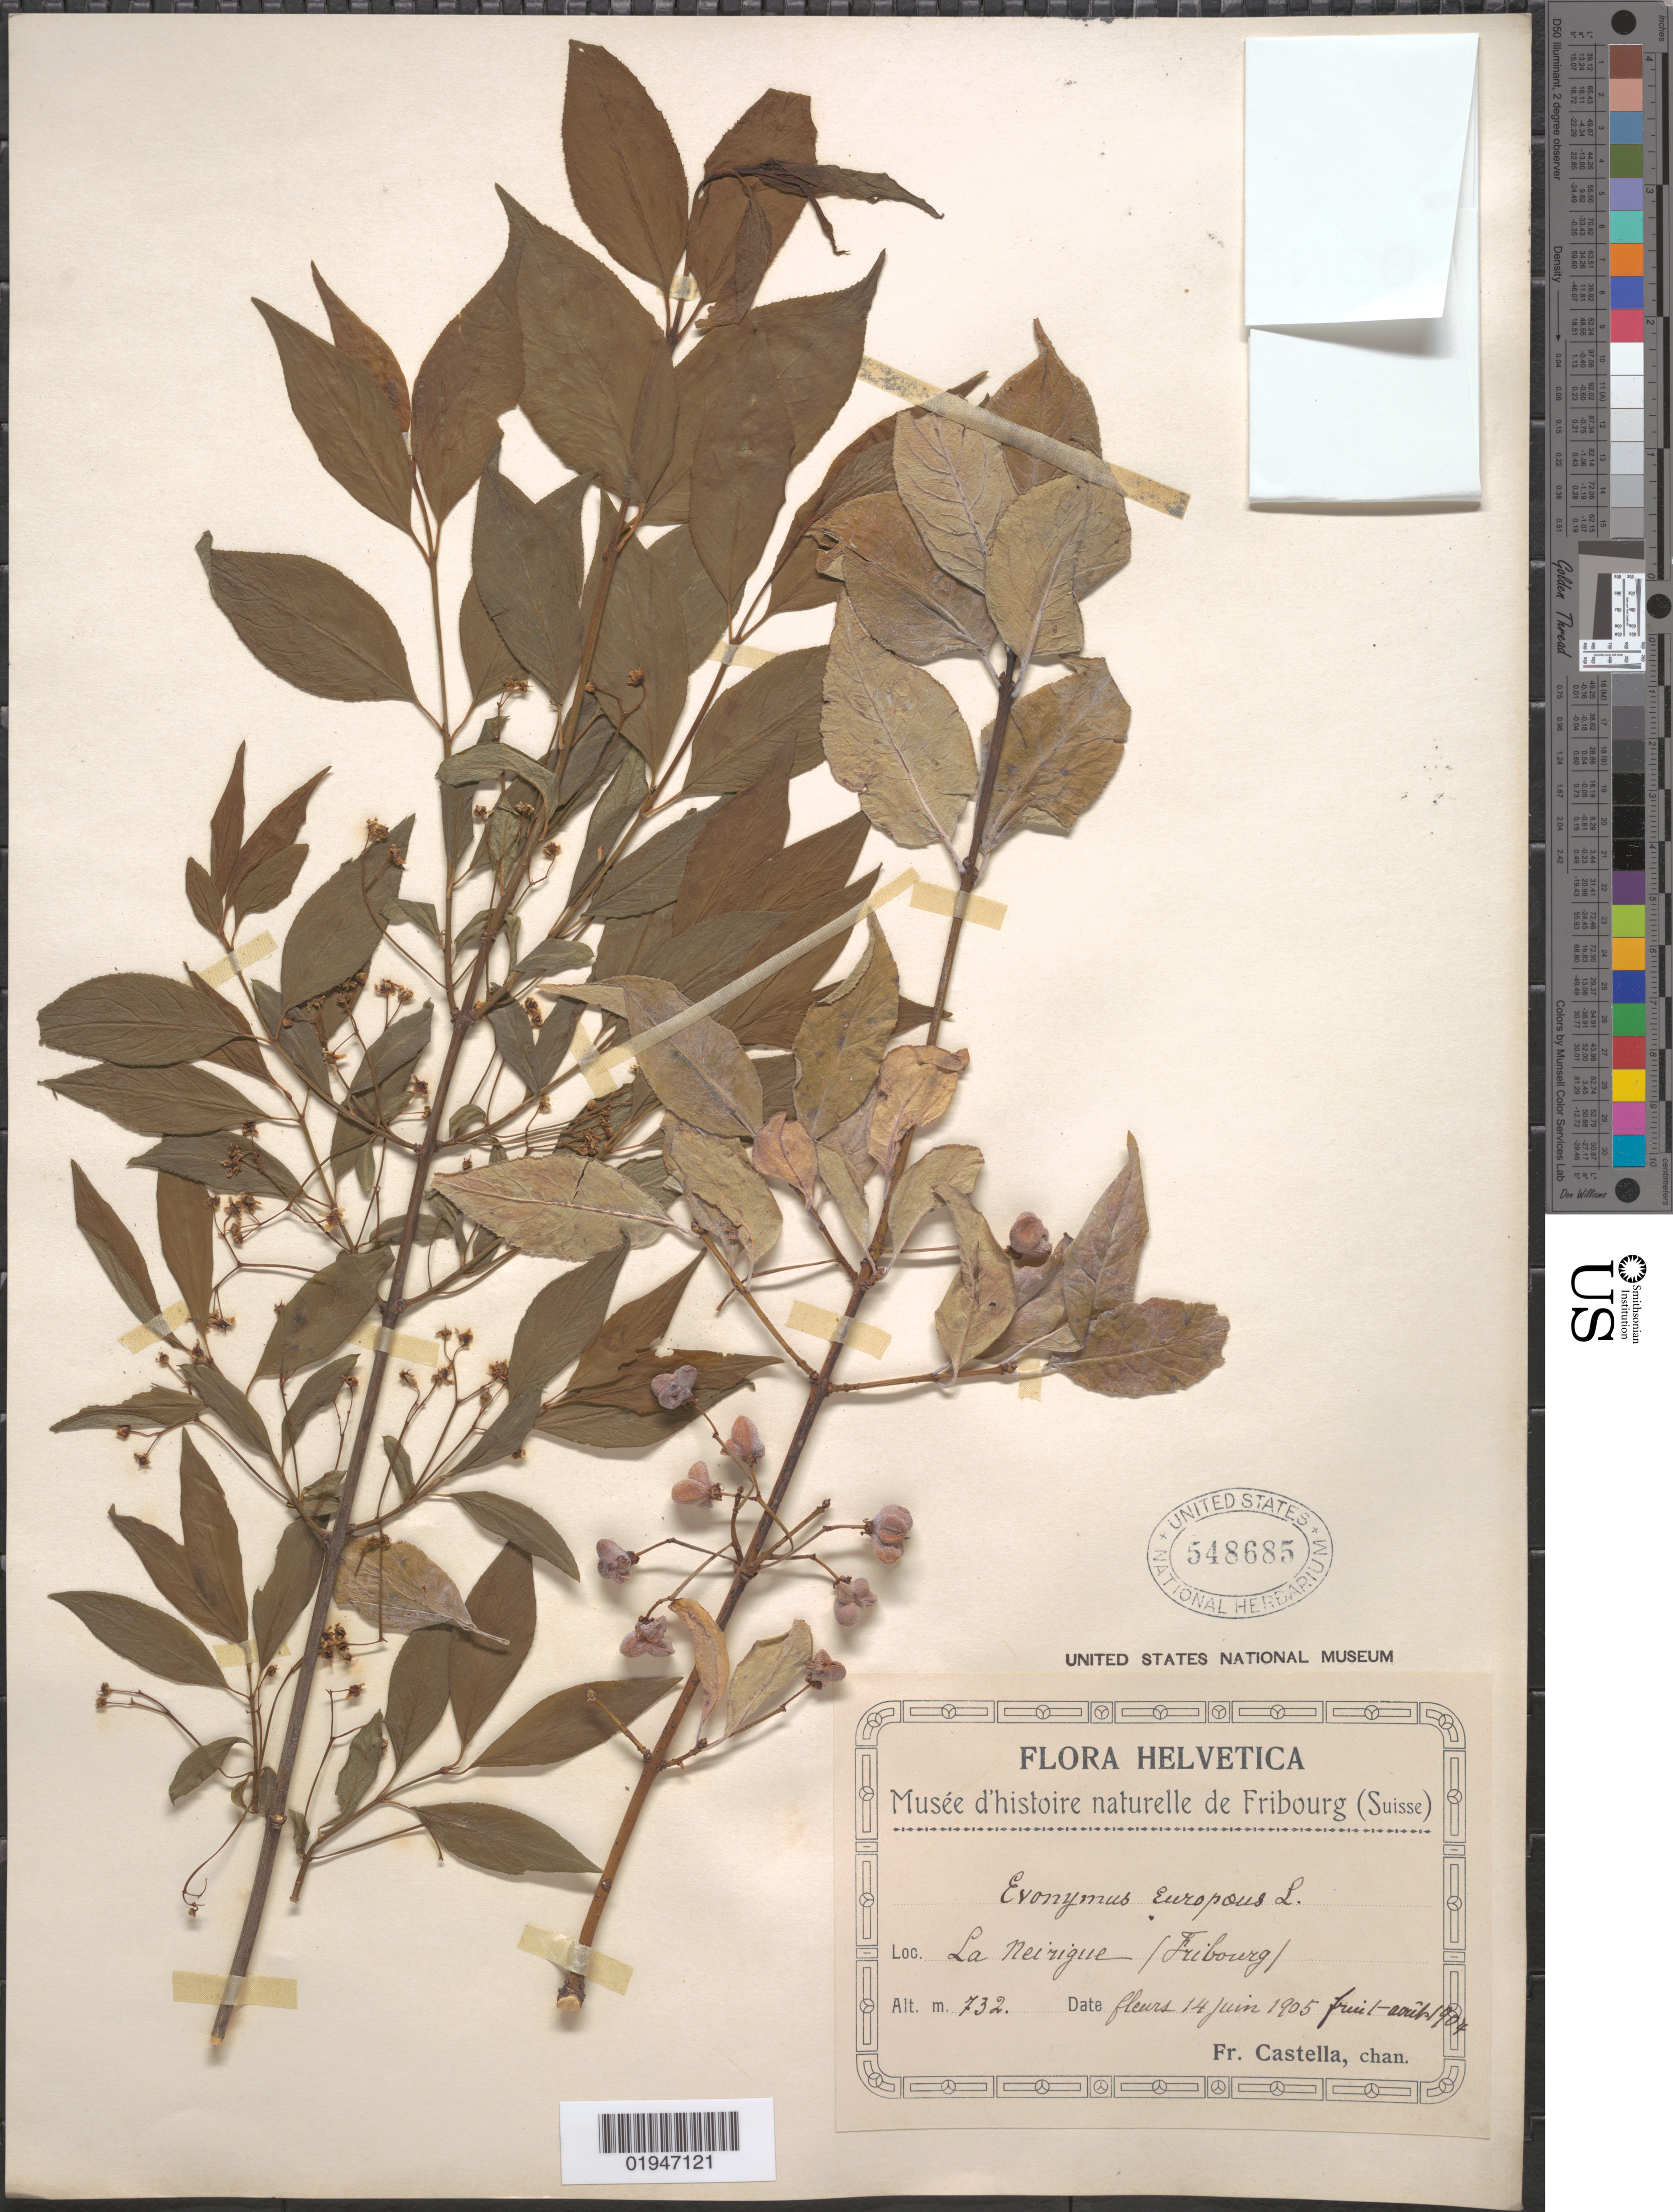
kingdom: Plantae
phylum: Tracheophyta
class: Magnoliopsida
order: Celastrales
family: Celastraceae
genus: Euonymus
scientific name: Euonymus europaeus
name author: L.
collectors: Fr. Castella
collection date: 1904-08,1905-06-14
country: Switzerland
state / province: Fribourg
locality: La Neirigue, Fribourg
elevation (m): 732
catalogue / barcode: US 548685